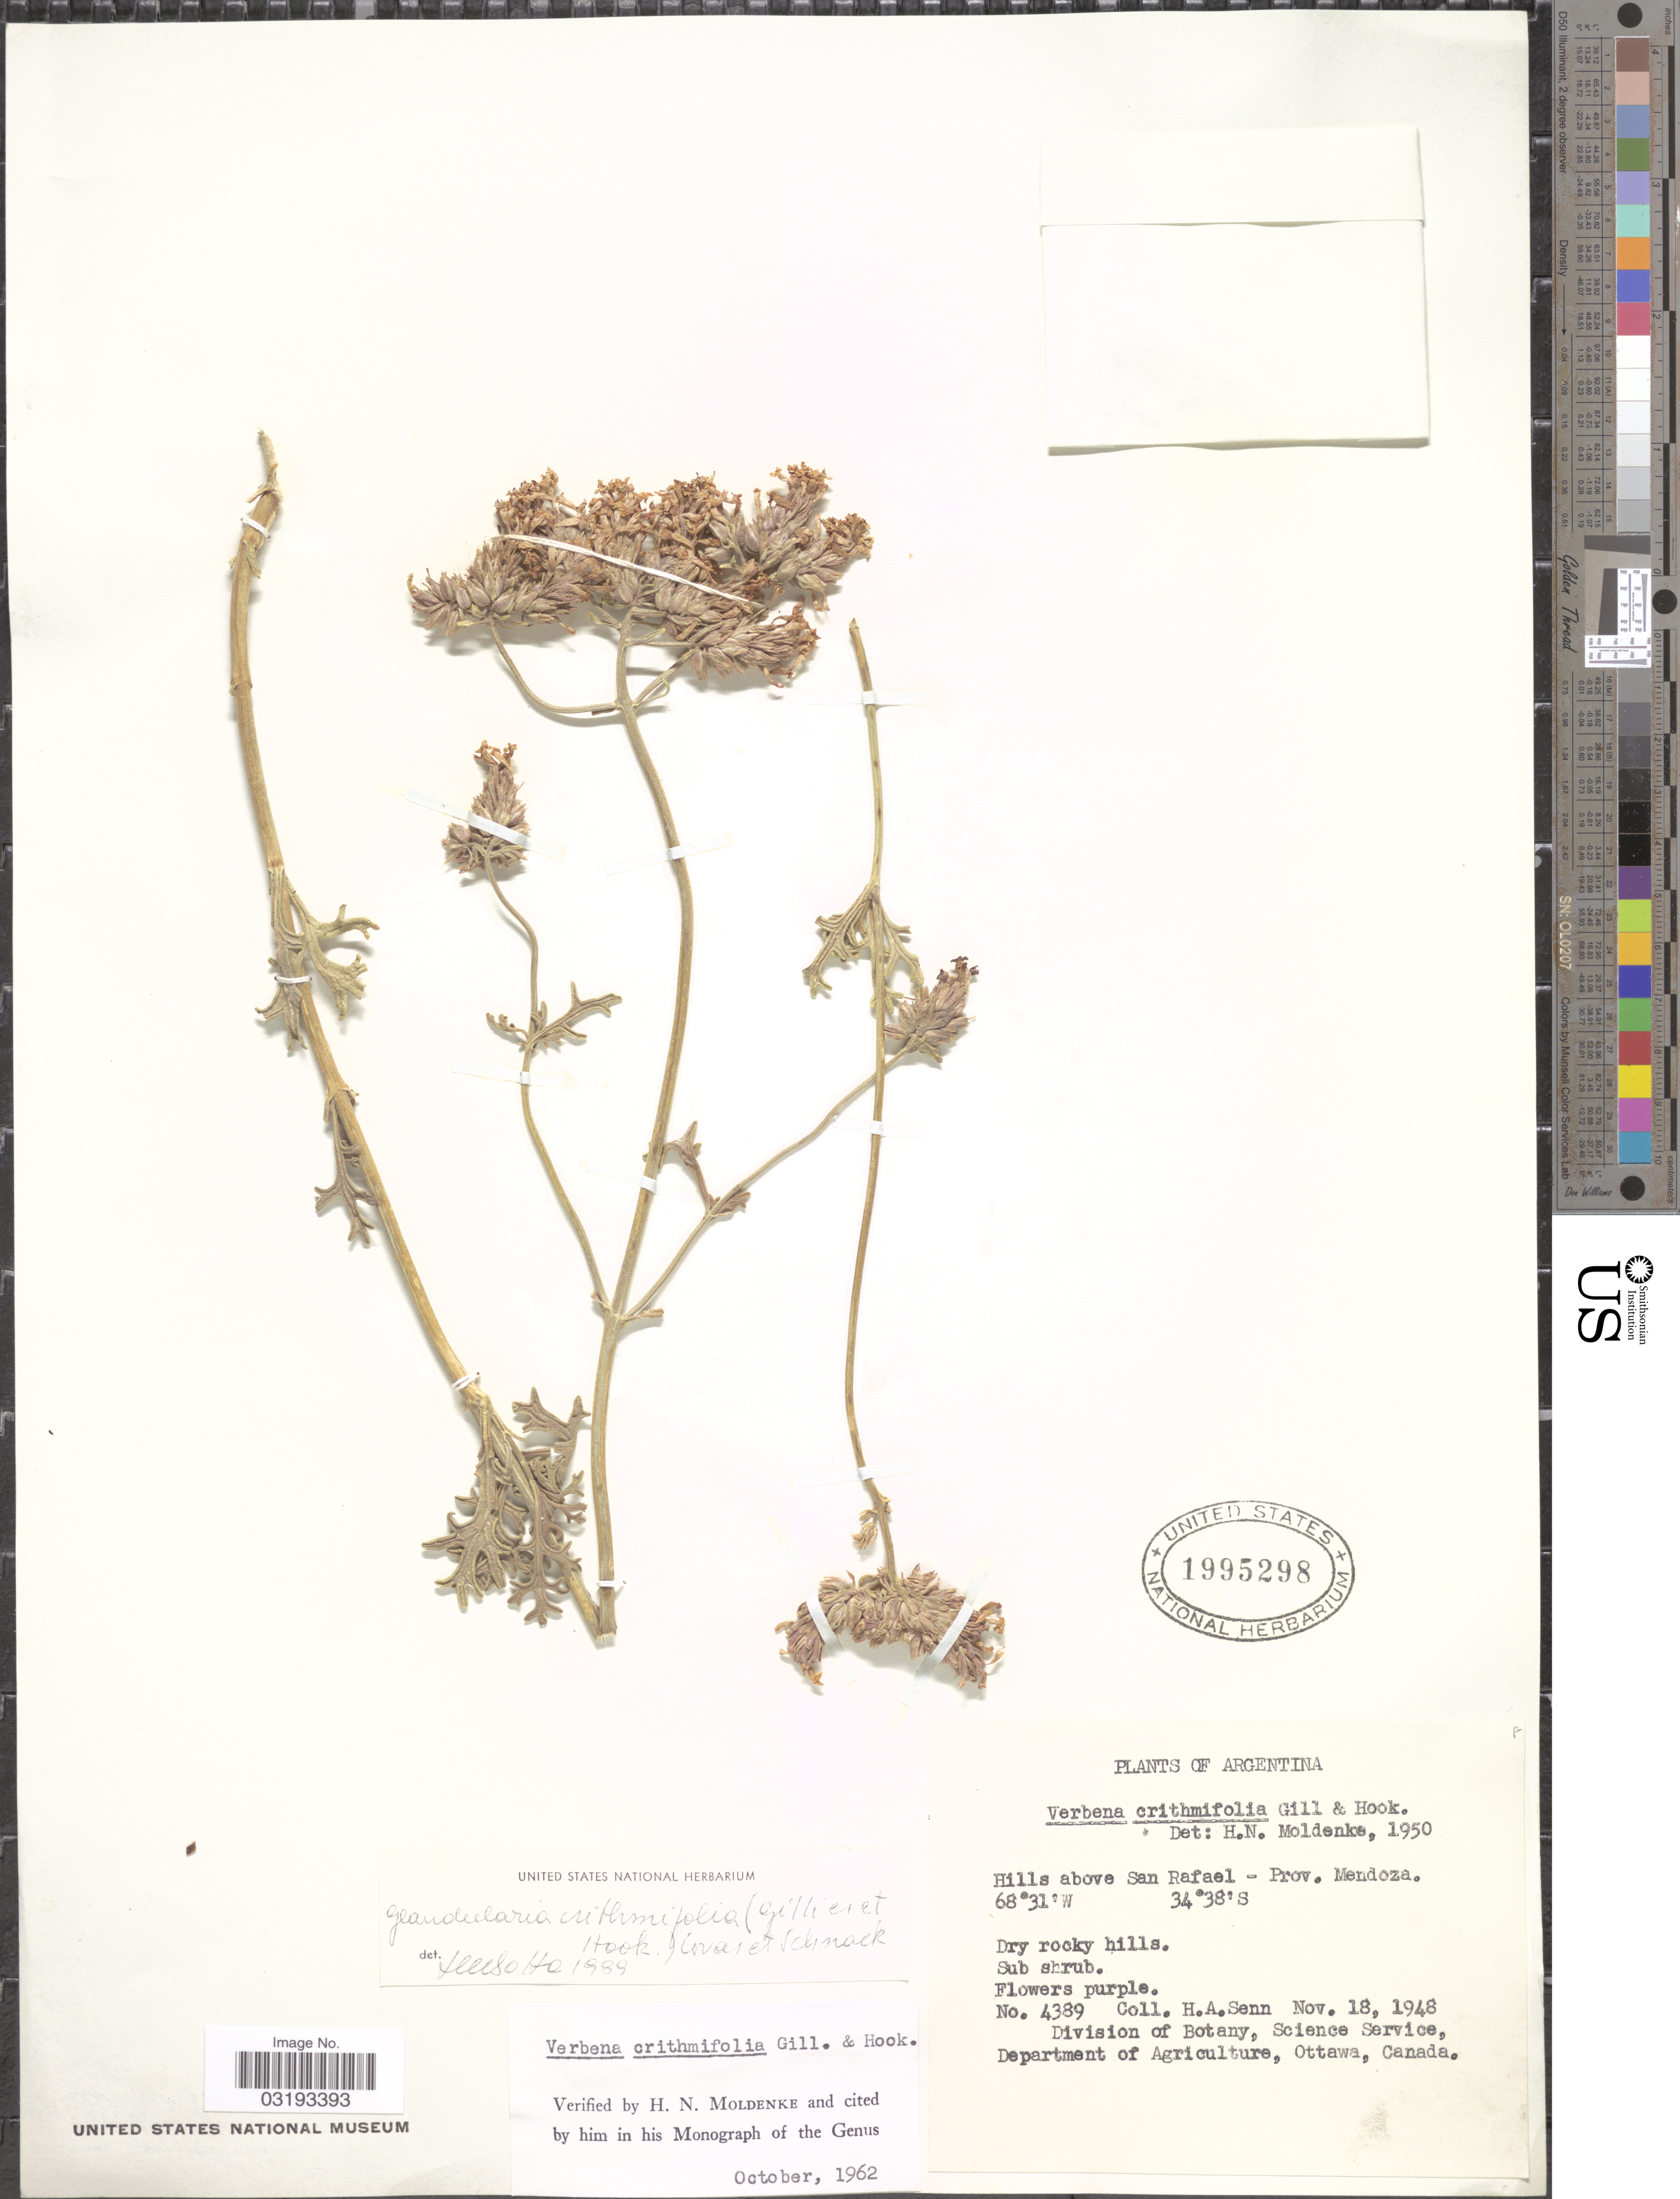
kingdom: Plantae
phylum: Tracheophyta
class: Magnoliopsida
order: Lamiales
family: Verbenaceae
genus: Verbena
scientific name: Verbena crithmifolia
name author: Gillies & Hook.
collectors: H. Senn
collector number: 4389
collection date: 1948-11-18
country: Argentina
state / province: Mendoza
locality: Hills above San Rafael.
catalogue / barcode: US 1995298